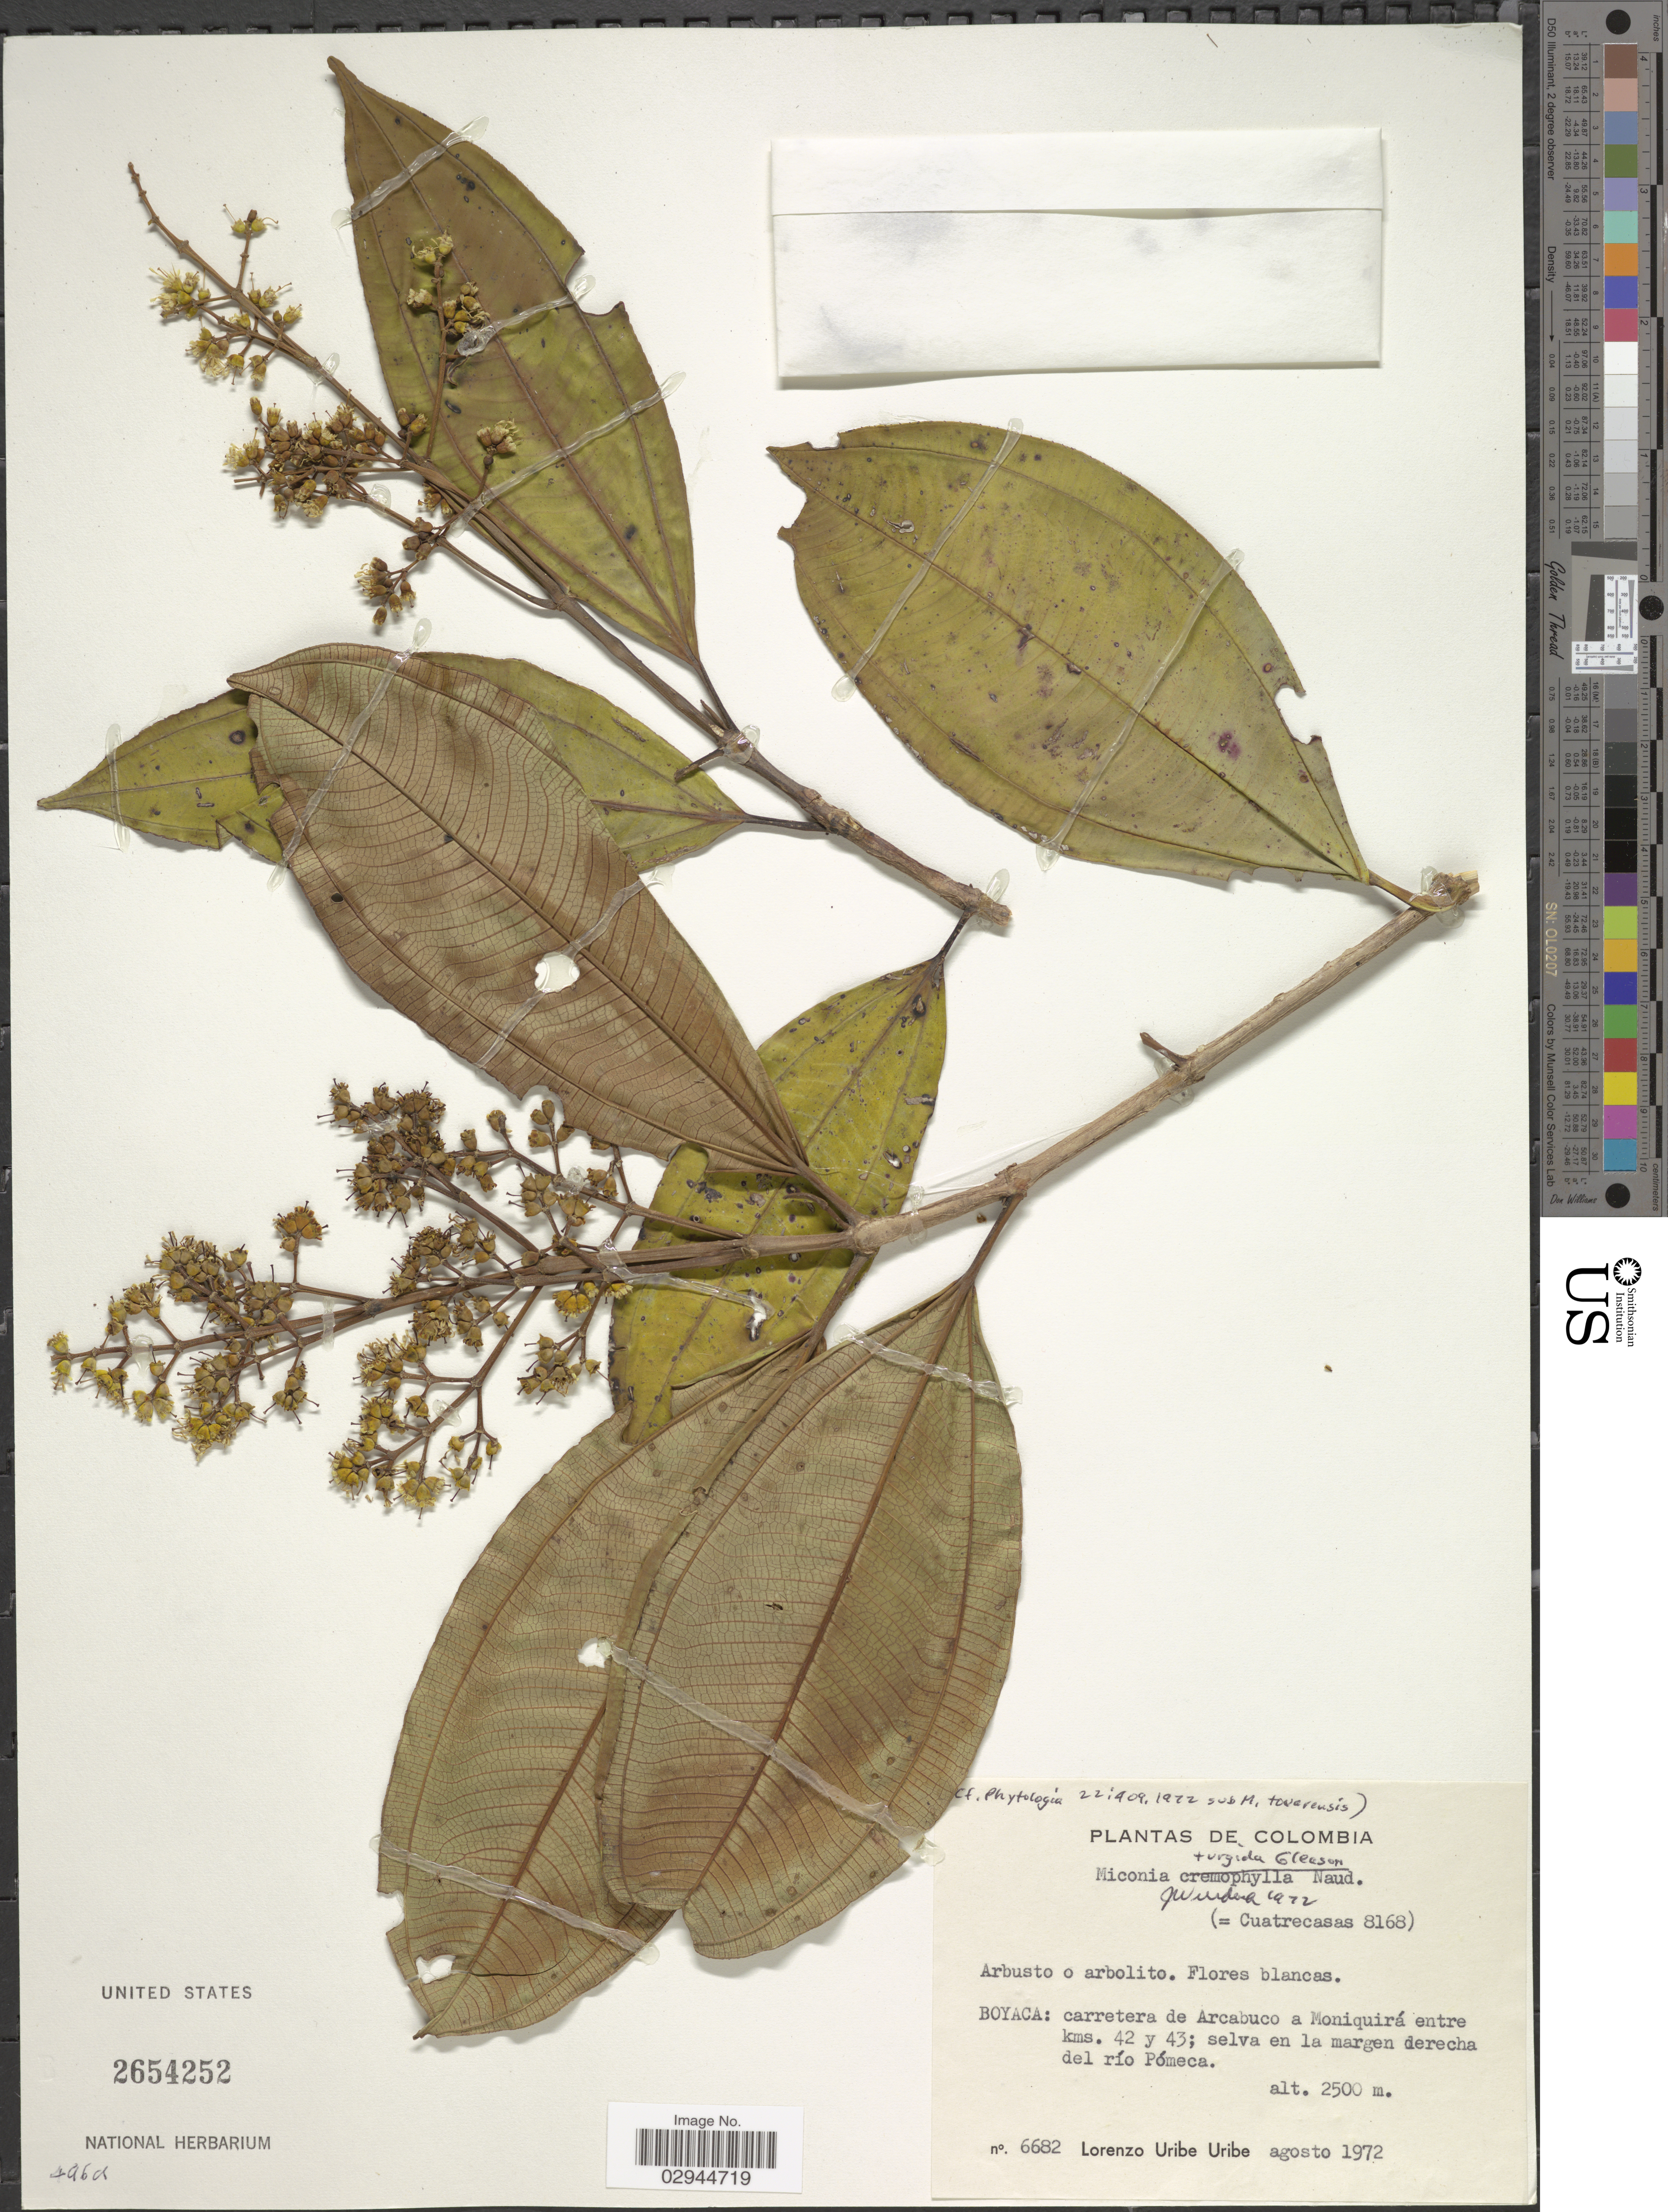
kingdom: Plantae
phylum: Tracheophyta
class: Magnoliopsida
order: Myrtales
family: Melastomataceae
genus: Miconia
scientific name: Miconia turgida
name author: Gleason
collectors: L. Uribe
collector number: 6682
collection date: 1972-08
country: Colombia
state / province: Boyacá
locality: Carretera de Arcabuco a Moniquirá entre kms. 42 y 43; selva en la margen derecha del río Pómeca.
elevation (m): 2500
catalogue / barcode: US 2654252